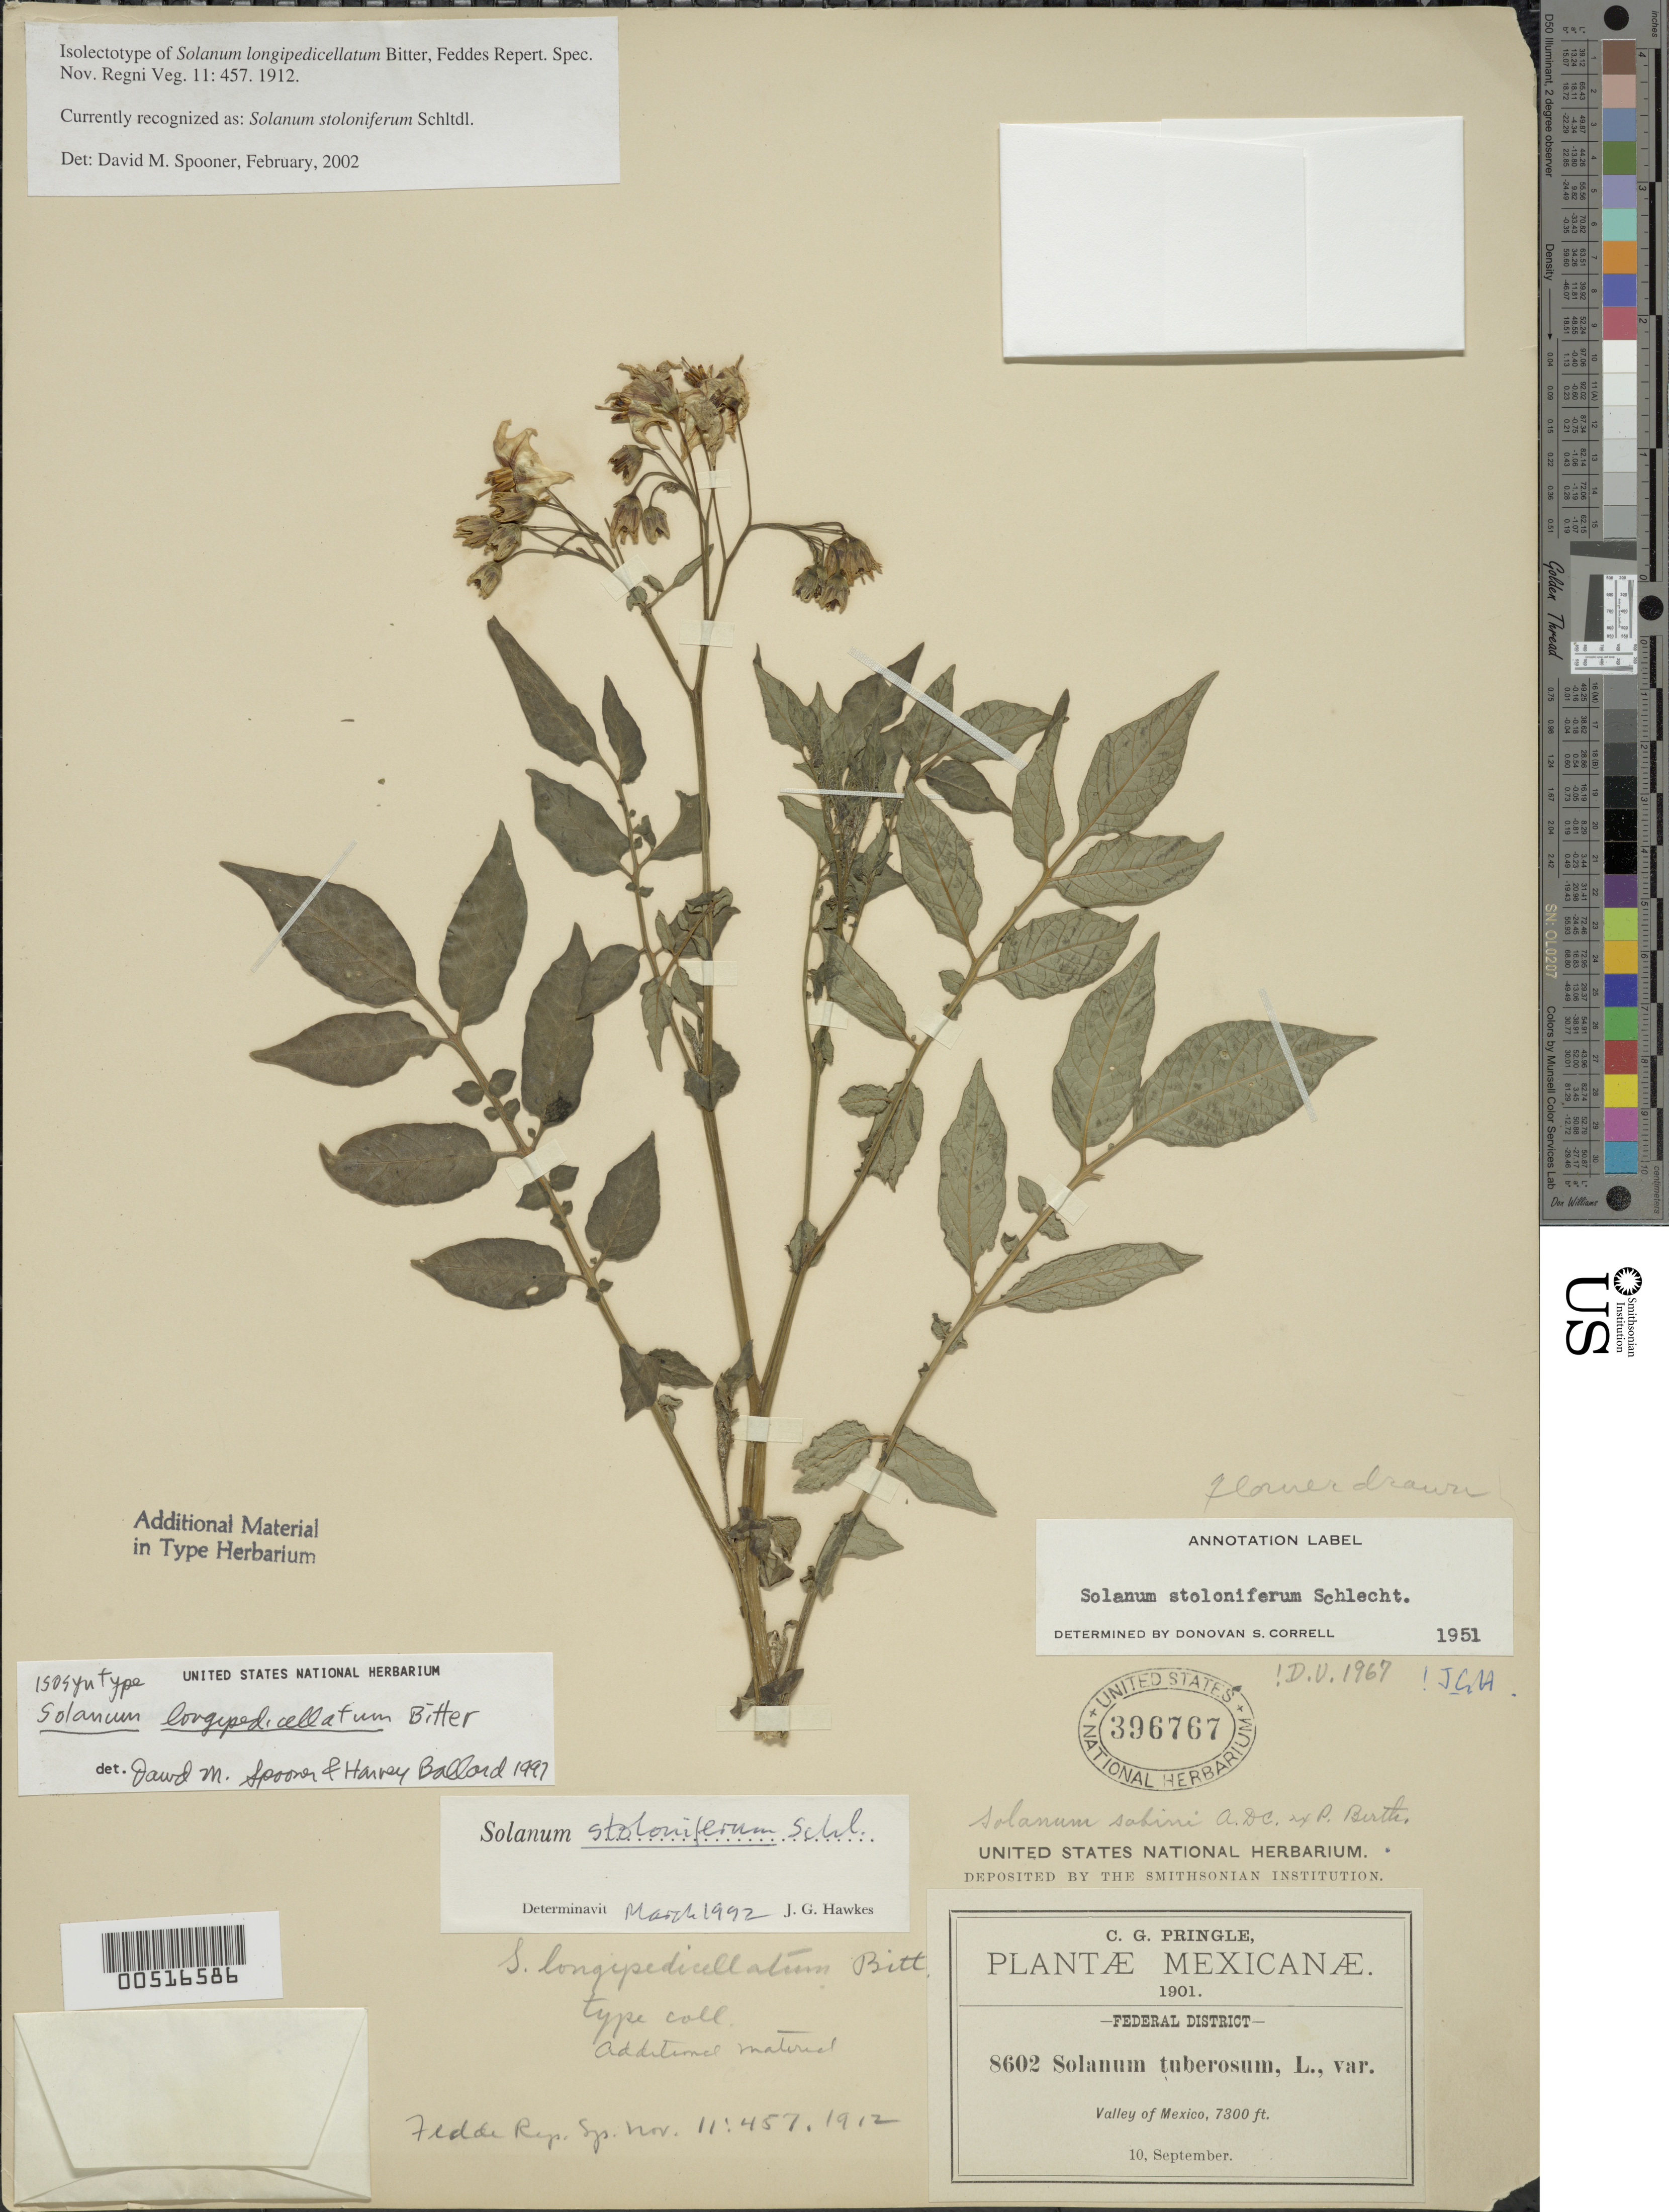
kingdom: Plantae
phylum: Tracheophyta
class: Magnoliopsida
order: Solanales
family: Solanaceae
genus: Solanum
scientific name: Solanum stoloniferum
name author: Schltdl. & Bouché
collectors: C. G. Pringle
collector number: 8602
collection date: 1901-09-10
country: Mexico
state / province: Distrito Federal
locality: Federal District. Valley of Mexico.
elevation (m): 2225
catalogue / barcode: US 396767